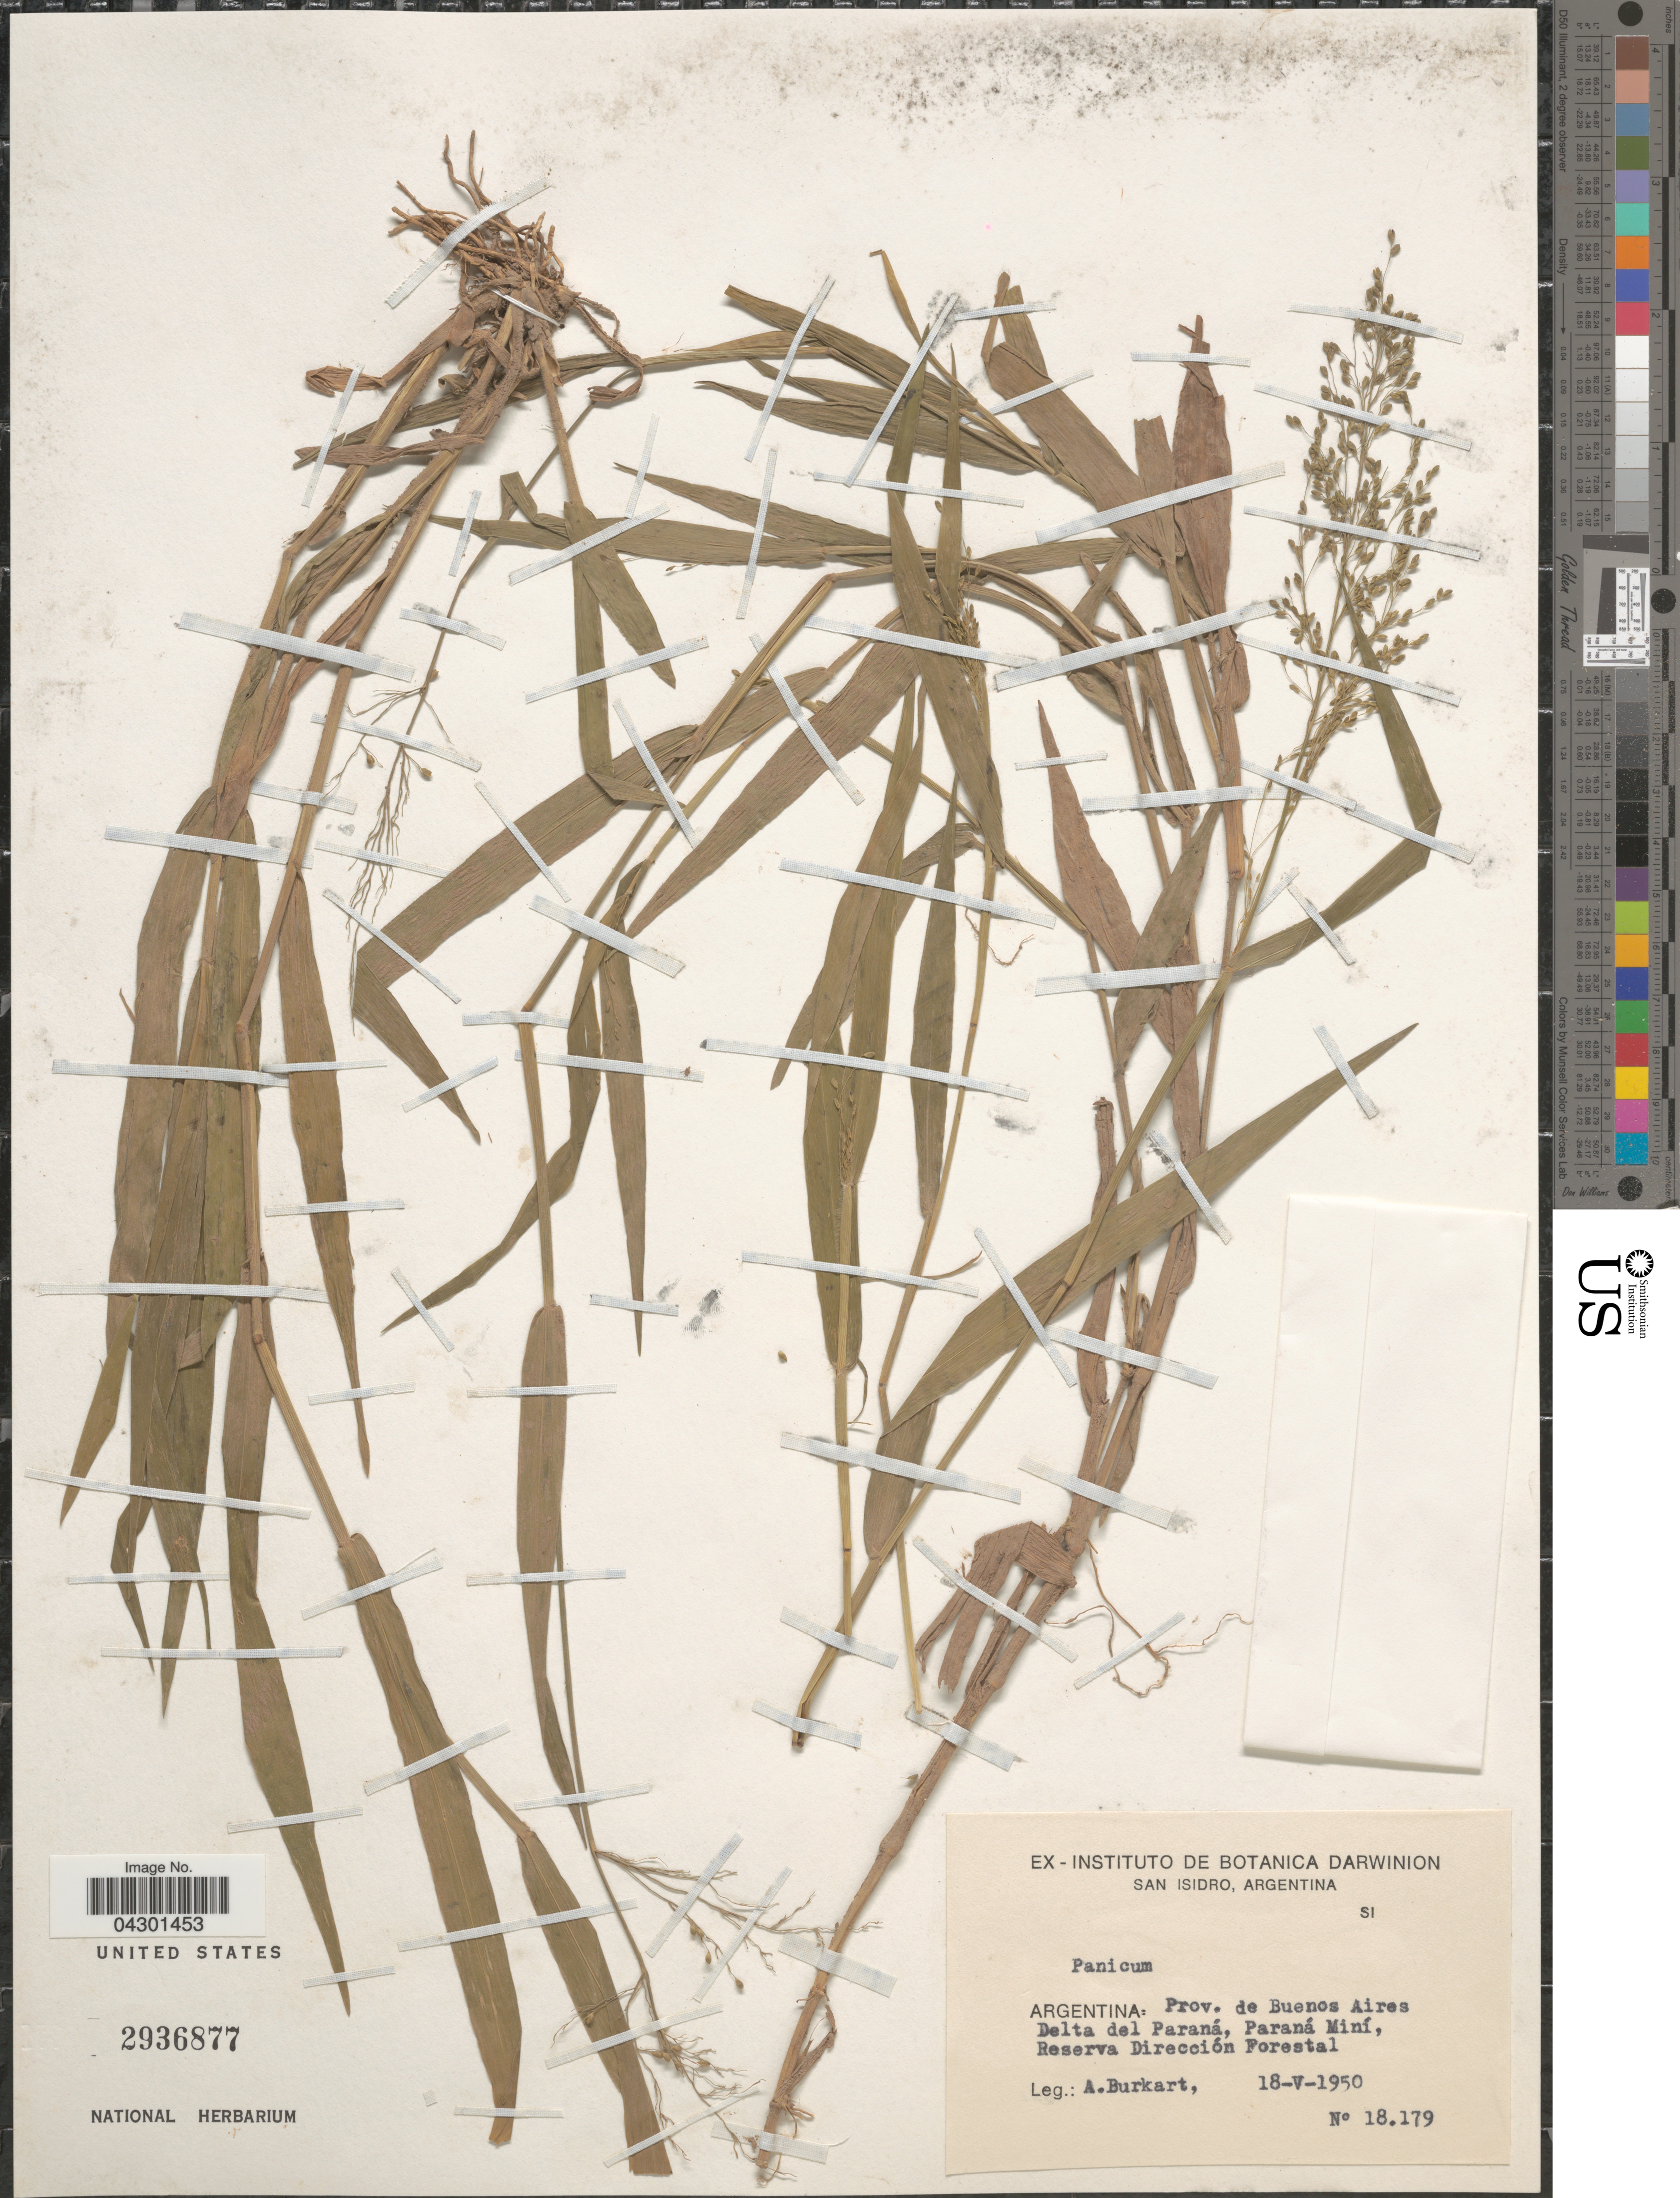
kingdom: Plantae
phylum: Tracheophyta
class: Liliopsida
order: Poales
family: Poaceae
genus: Panicum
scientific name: Panicum sp.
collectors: A. E. Burkart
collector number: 18179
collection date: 1950-05-18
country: Argentina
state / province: Buenos Aires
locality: Delta del Paraná, Paraná Miní, Reserva Dirección Forestal.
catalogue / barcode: US 2936877